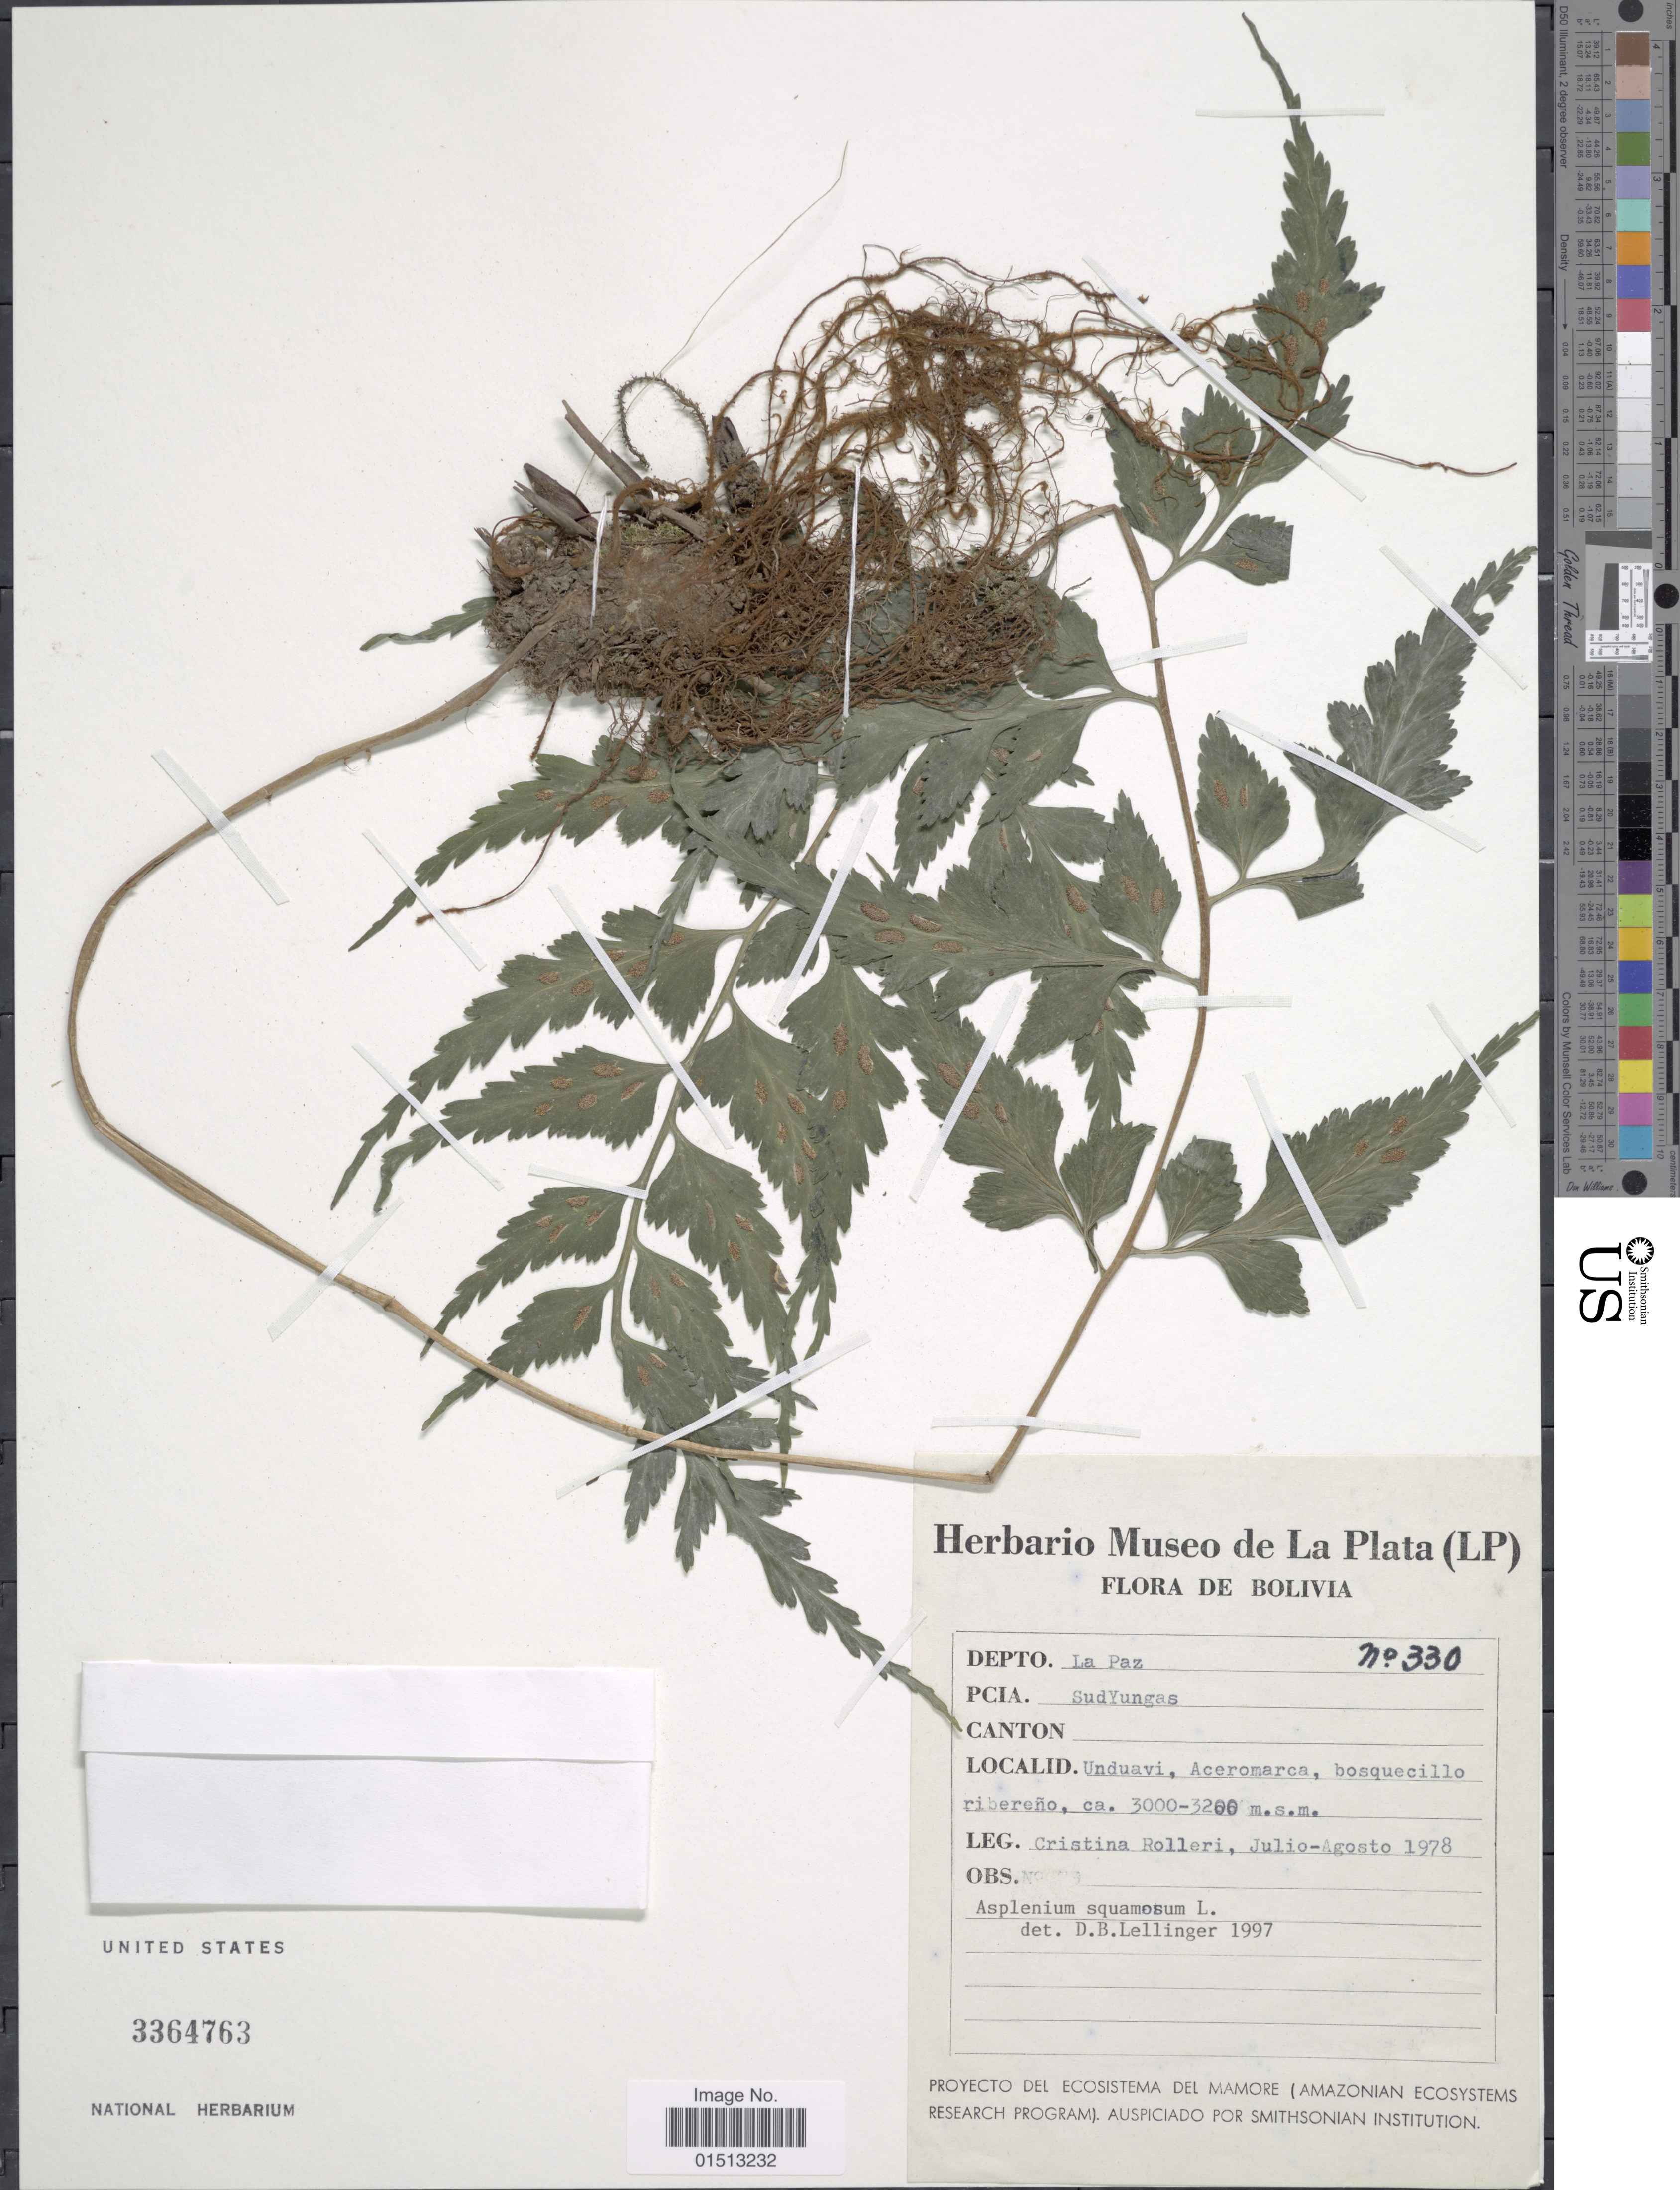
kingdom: Plantae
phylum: Tracheophyta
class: Polypodiopsida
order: Polypodiales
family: Aspleniaceae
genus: Asplenium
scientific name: Asplenium squamosum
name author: L.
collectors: C. Rolleri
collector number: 330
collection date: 1978-07/1978-08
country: Bolivia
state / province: La Paz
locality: SudYungas, Unduavi.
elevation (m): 3000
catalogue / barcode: US 3364763